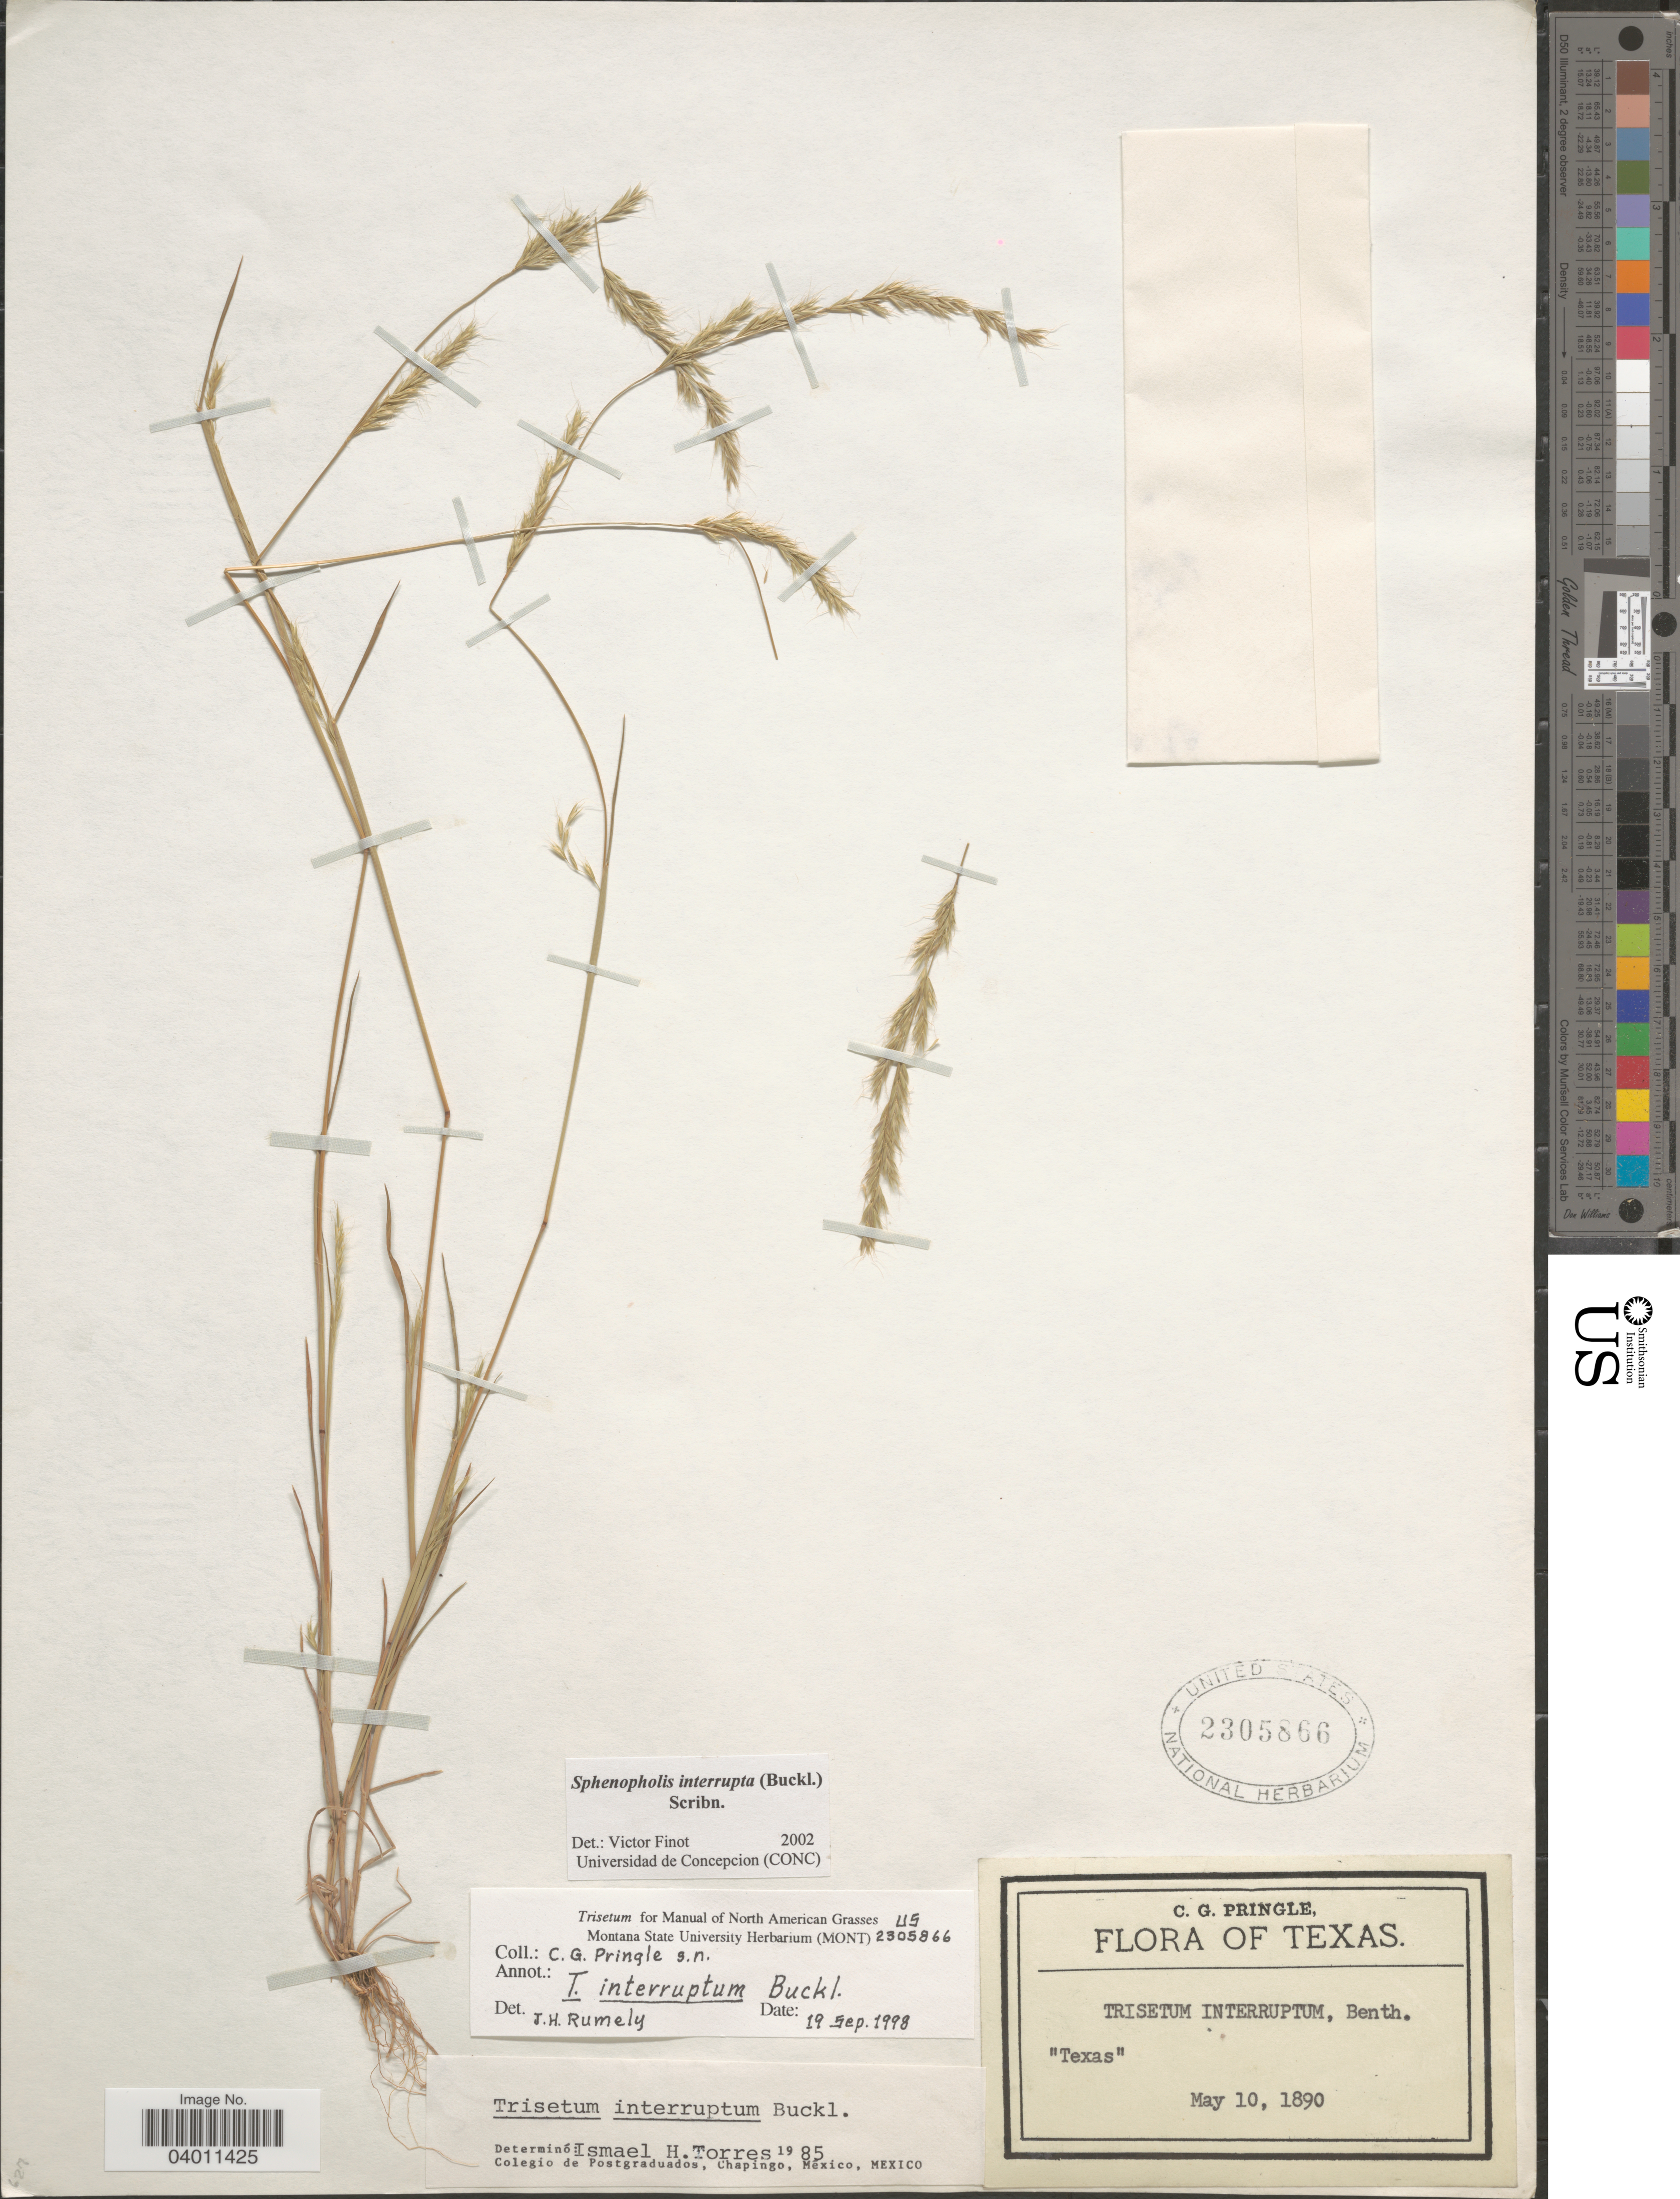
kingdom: Plantae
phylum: Tracheophyta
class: Liliopsida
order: Poales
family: Poaceae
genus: Sphenopholis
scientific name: Sphenopholis interrupta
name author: (Buckley) Scribn.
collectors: C. G. Pringle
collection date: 1890-05-10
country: United States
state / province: Texas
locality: Texas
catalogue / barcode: US 2305866